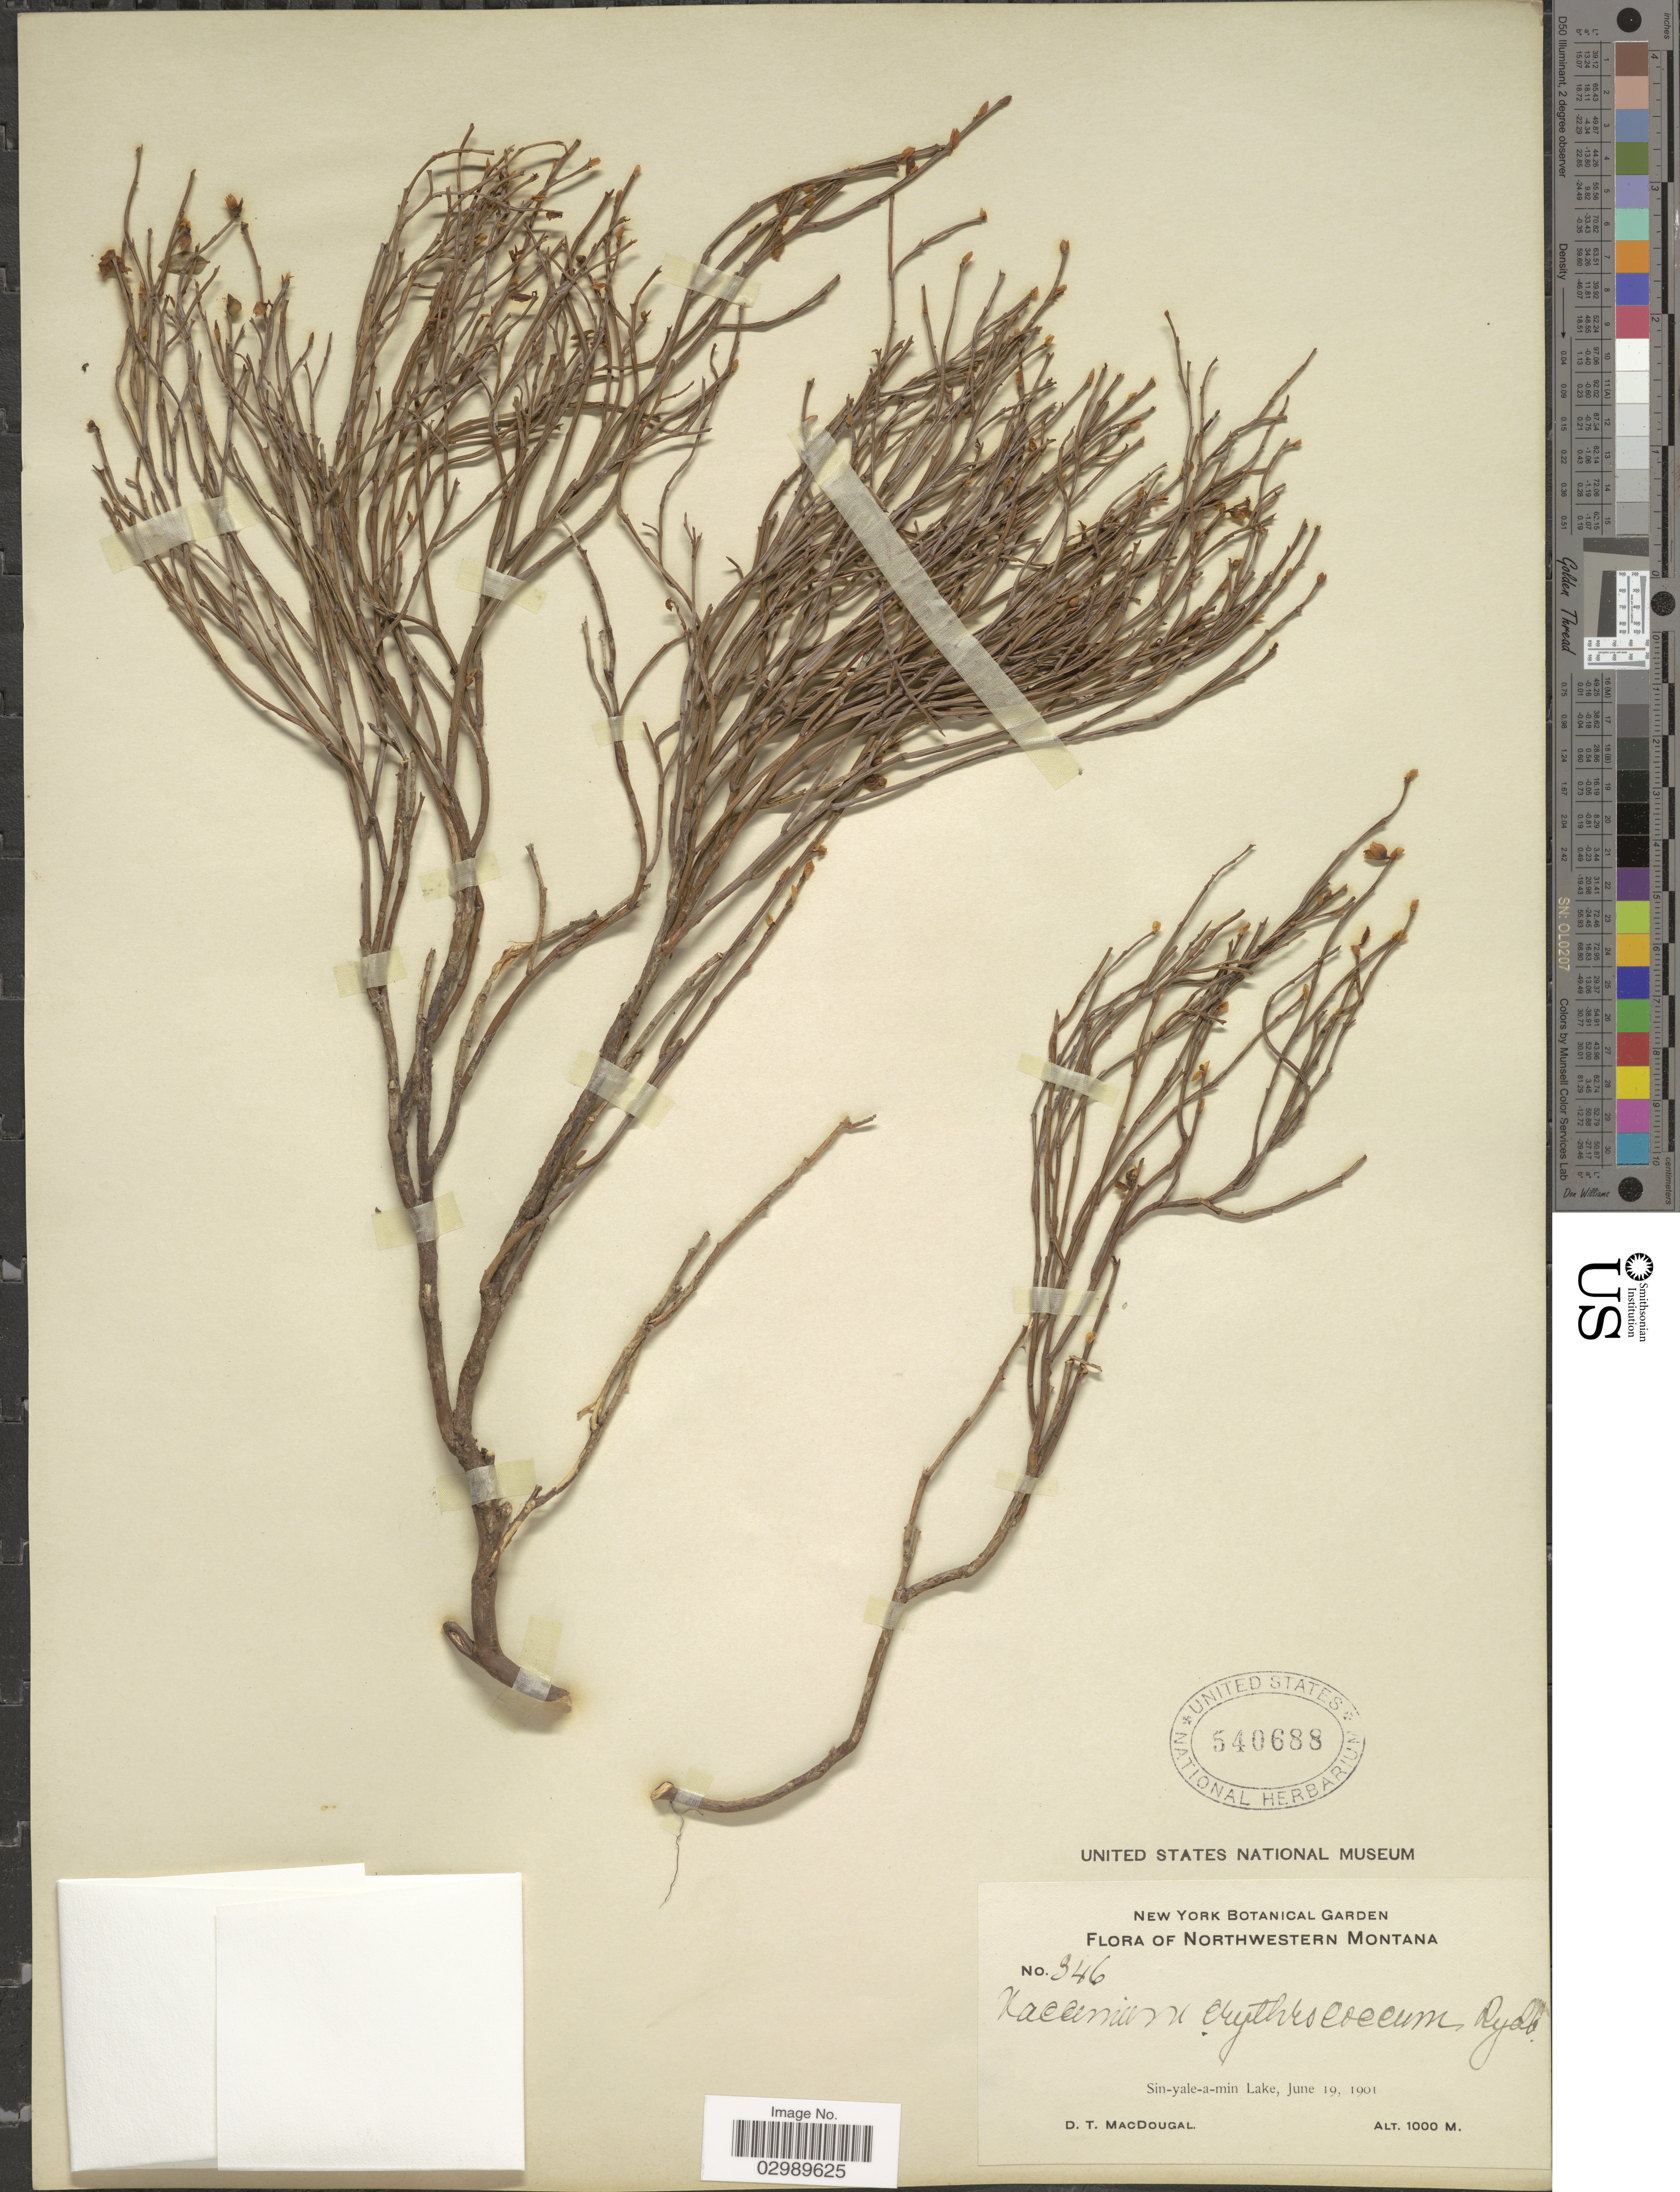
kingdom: Plantae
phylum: Tracheophyta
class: Magnoliopsida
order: Ericales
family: Ericaceae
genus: Vaccinium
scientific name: Vaccinium scoparium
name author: Leiberg ex Coville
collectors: D. T. MacDougal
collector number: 346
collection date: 1901-06-19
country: United States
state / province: Montana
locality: Northwestern Montana. Sin-yale-a-min Lake.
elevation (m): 1000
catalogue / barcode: US 540688